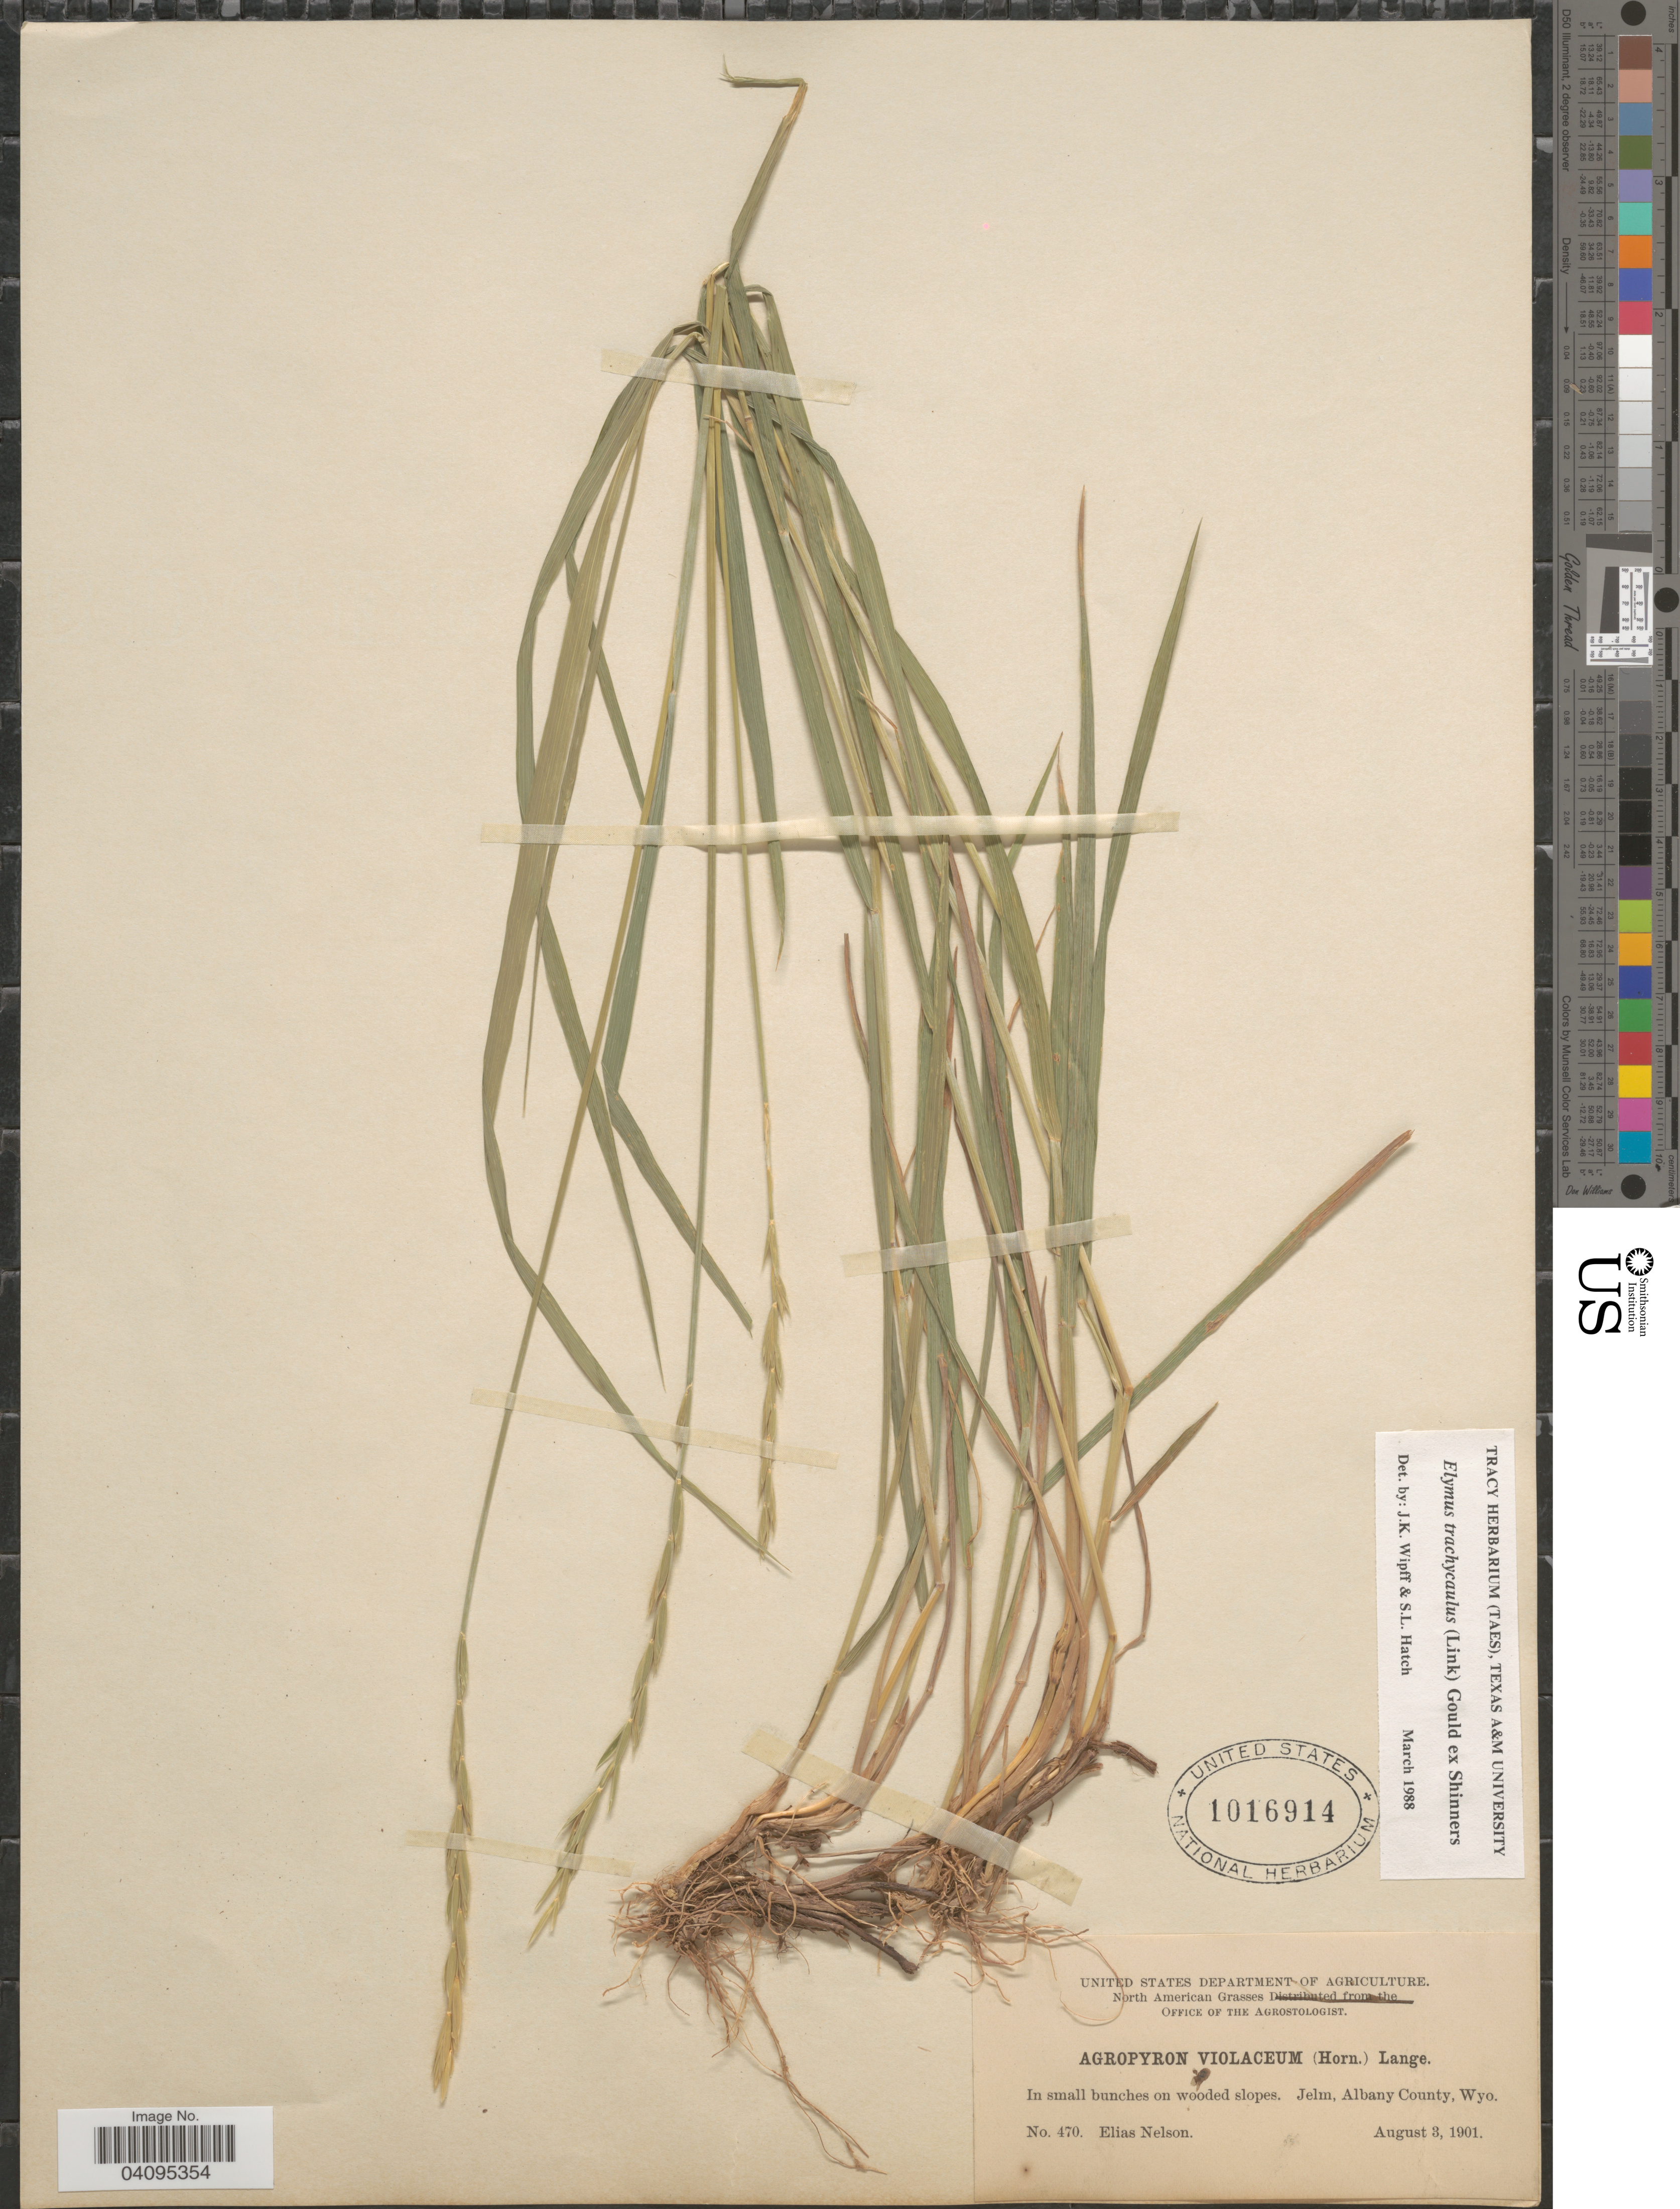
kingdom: Plantae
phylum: Tracheophyta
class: Liliopsida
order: Poales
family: Poaceae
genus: Elymus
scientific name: Elymus trachycaulus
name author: (Link) Gould ex Shinners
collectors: E. Nelson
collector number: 470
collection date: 1901-08-03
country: United States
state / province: Wyoming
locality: In small bunches on wooded slope. Jelm, Albany Co.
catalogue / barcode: US 1016914